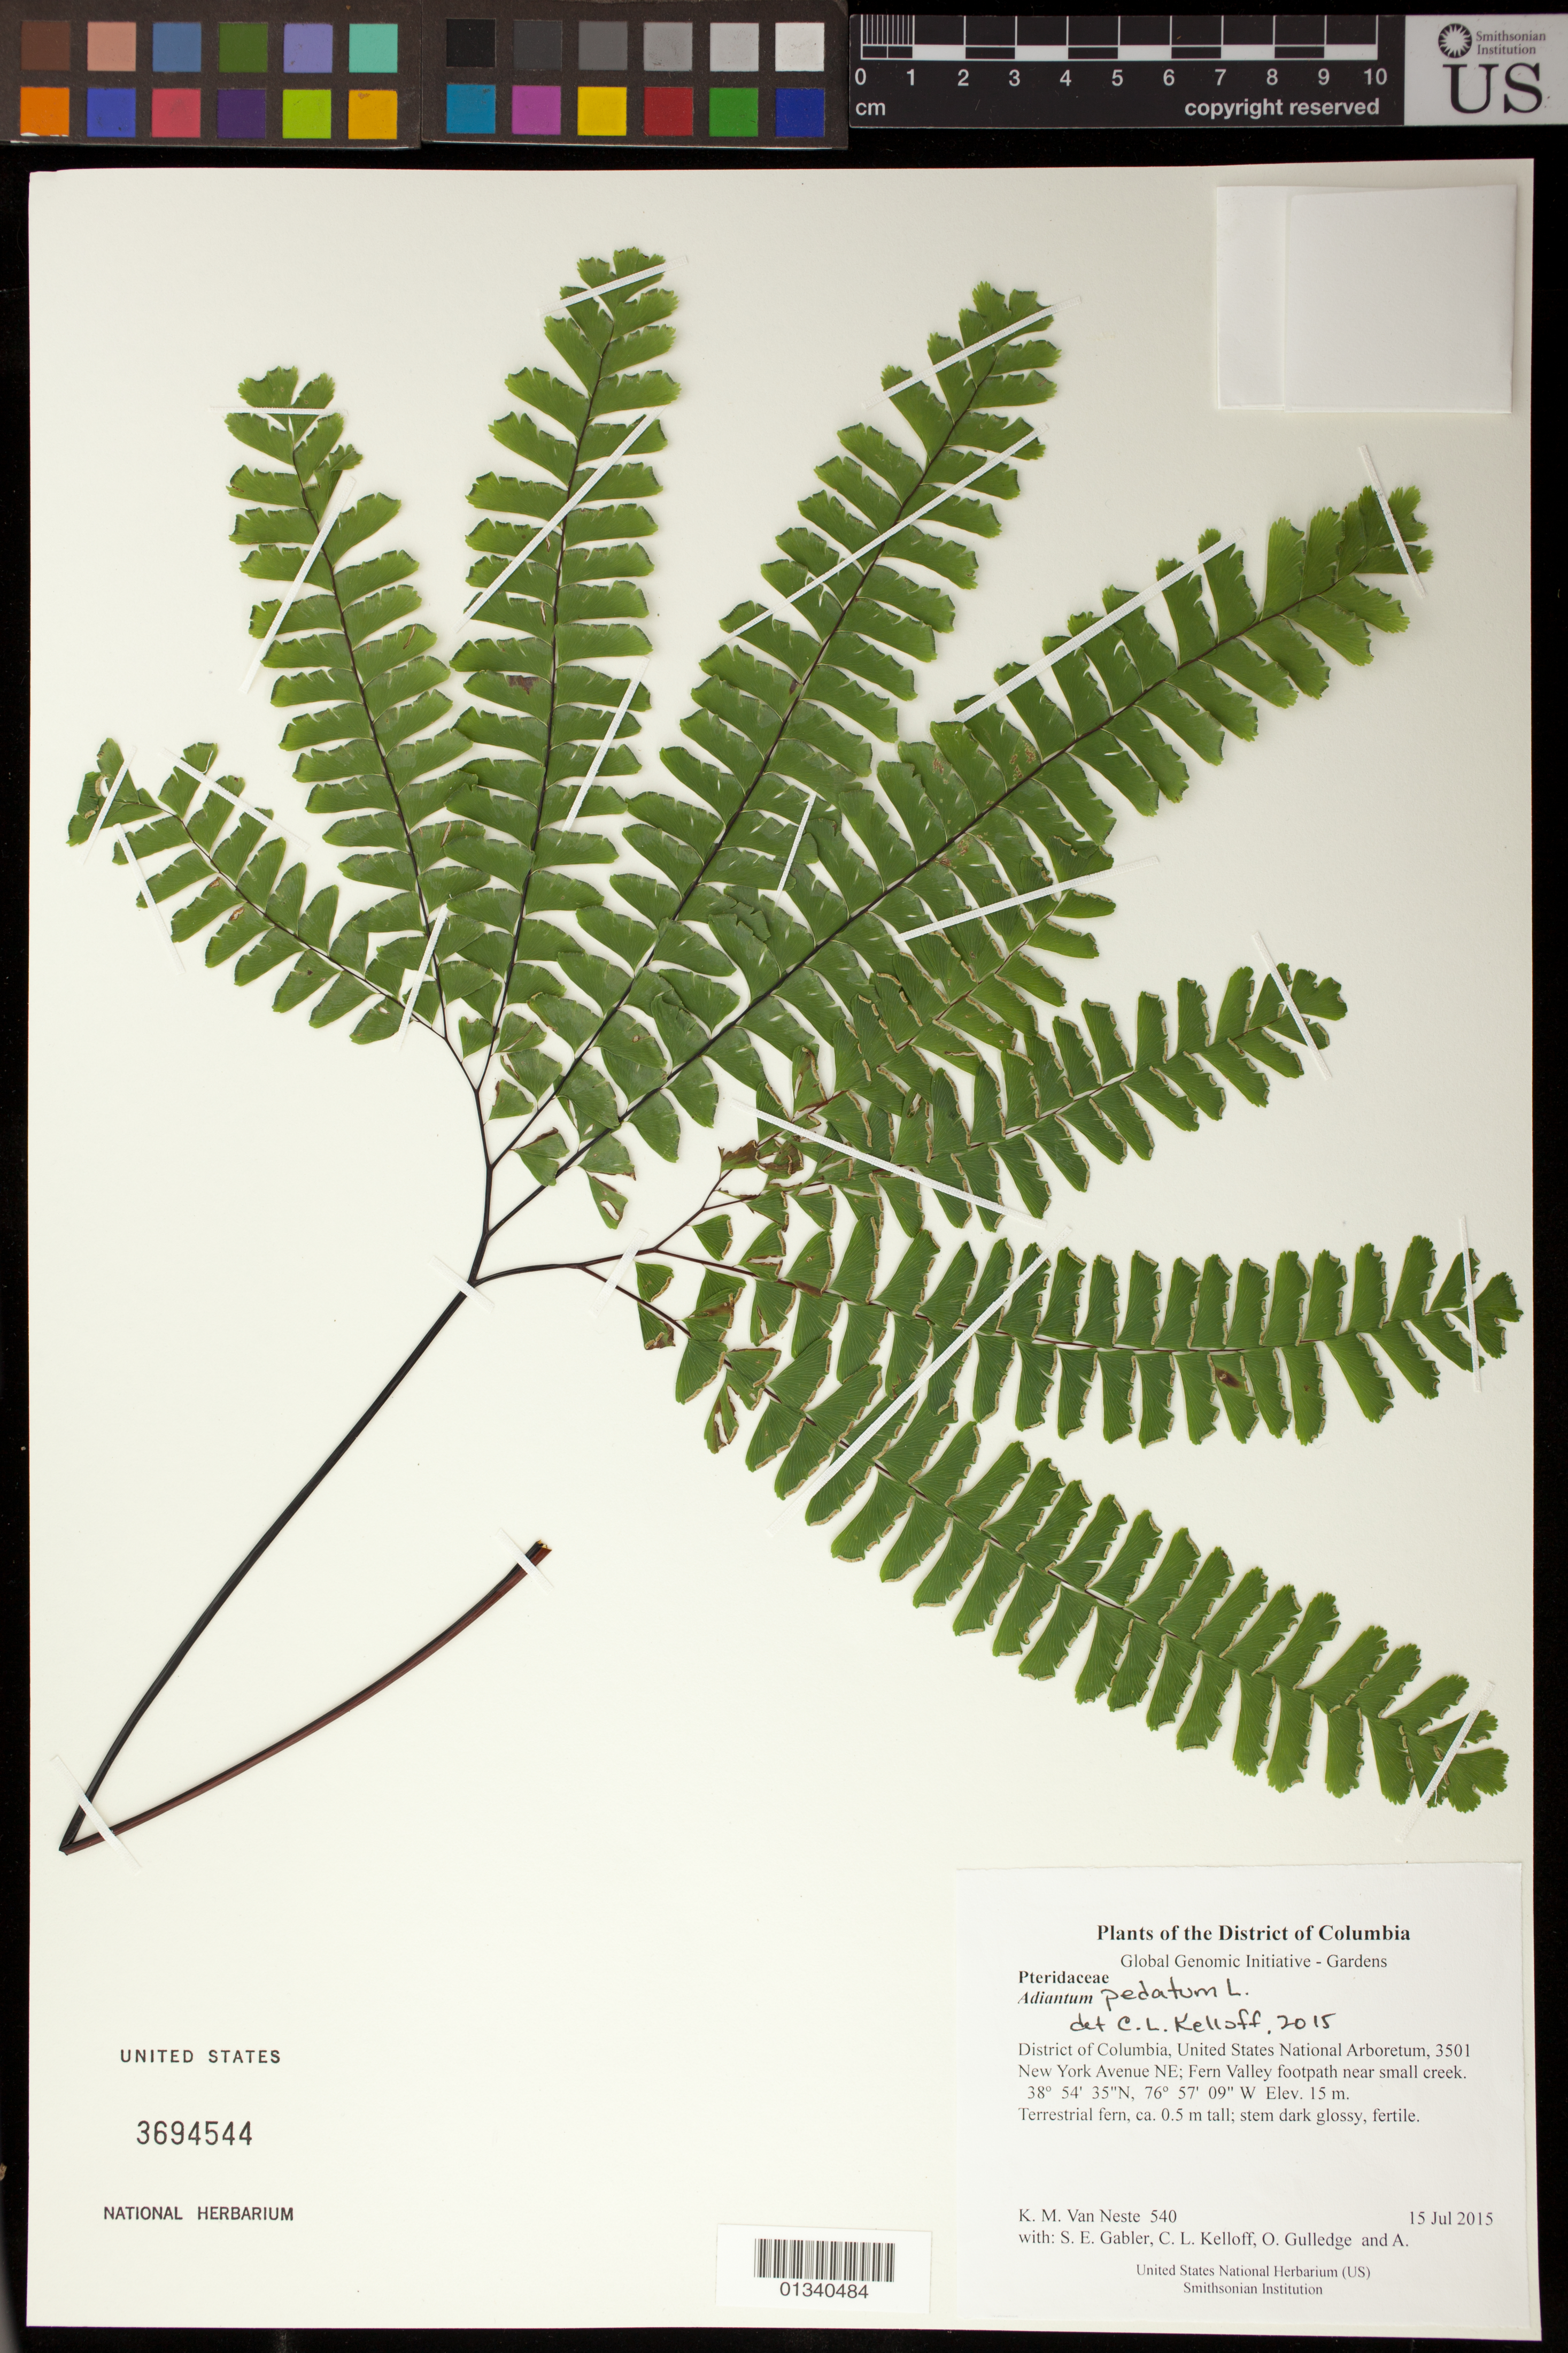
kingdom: Plantae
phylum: Tracheophyta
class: Polypodiopsida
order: Polypodiales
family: Pteridaceae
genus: Adiantum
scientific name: Adiantum sp.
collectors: K. M. Van Neste, S. E. Gabler, C. L. Kelloff, O. Gulledge & A. Hill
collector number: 540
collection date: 2015-07-15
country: United States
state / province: District of Columbia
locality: United States National Arboretum, 3501 New York Avenue NE; Fern Valley footpath near small creek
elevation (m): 15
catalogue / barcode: US 3694544